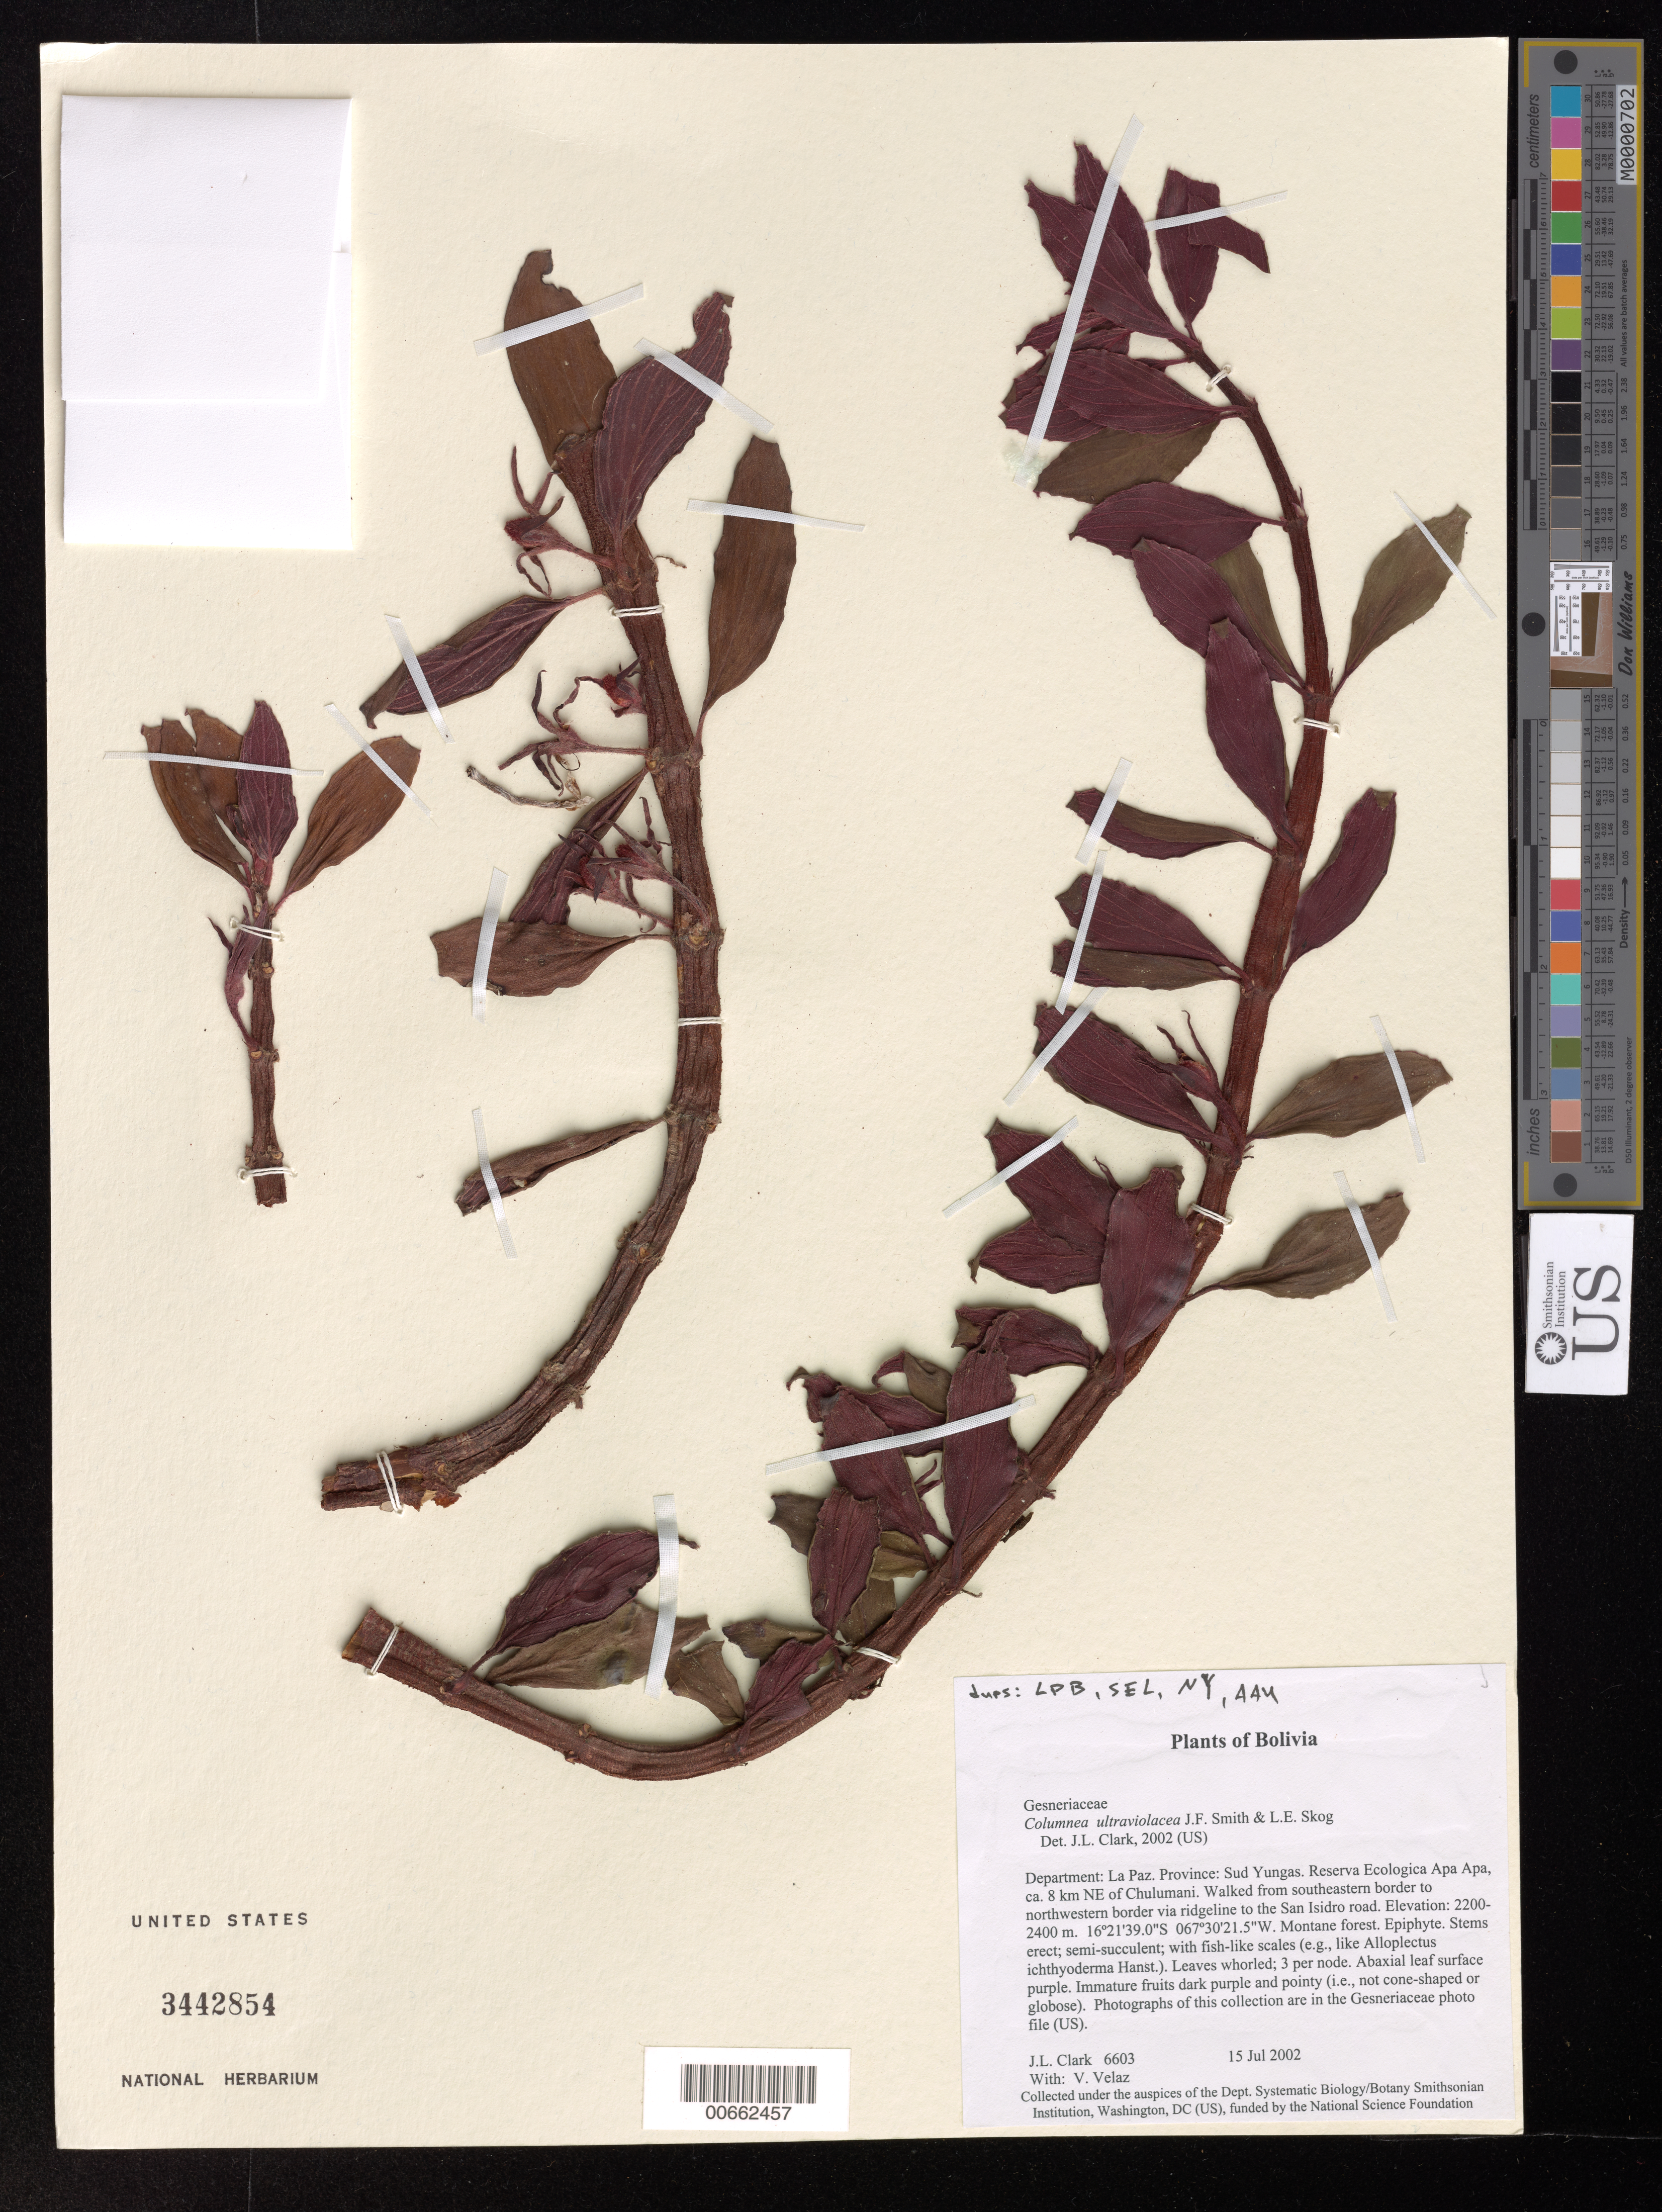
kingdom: Plantae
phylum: Tracheophyta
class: Magnoliopsida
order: Lamiales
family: Gesneriaceae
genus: Columnea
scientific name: Columnea ultraviolacea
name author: J.F. Sm. & L.E. Skog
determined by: Clark, J. L., (SEL), The Marie Selby Botanical Garden (UNITED STATES)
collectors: J. L. Clark & V. Velaz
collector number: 6603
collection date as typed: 15 Jul 2002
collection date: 2002-07-15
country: Bolivia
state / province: La Paz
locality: Sud Yungas, Reserva Ecologica Apa Apa, ca. 8 km NE of Chulumani. Walked from southeastern border to northwestern border via ridgeline to the San Isidro road.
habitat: Montane forest.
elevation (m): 2200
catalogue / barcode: US 3442854